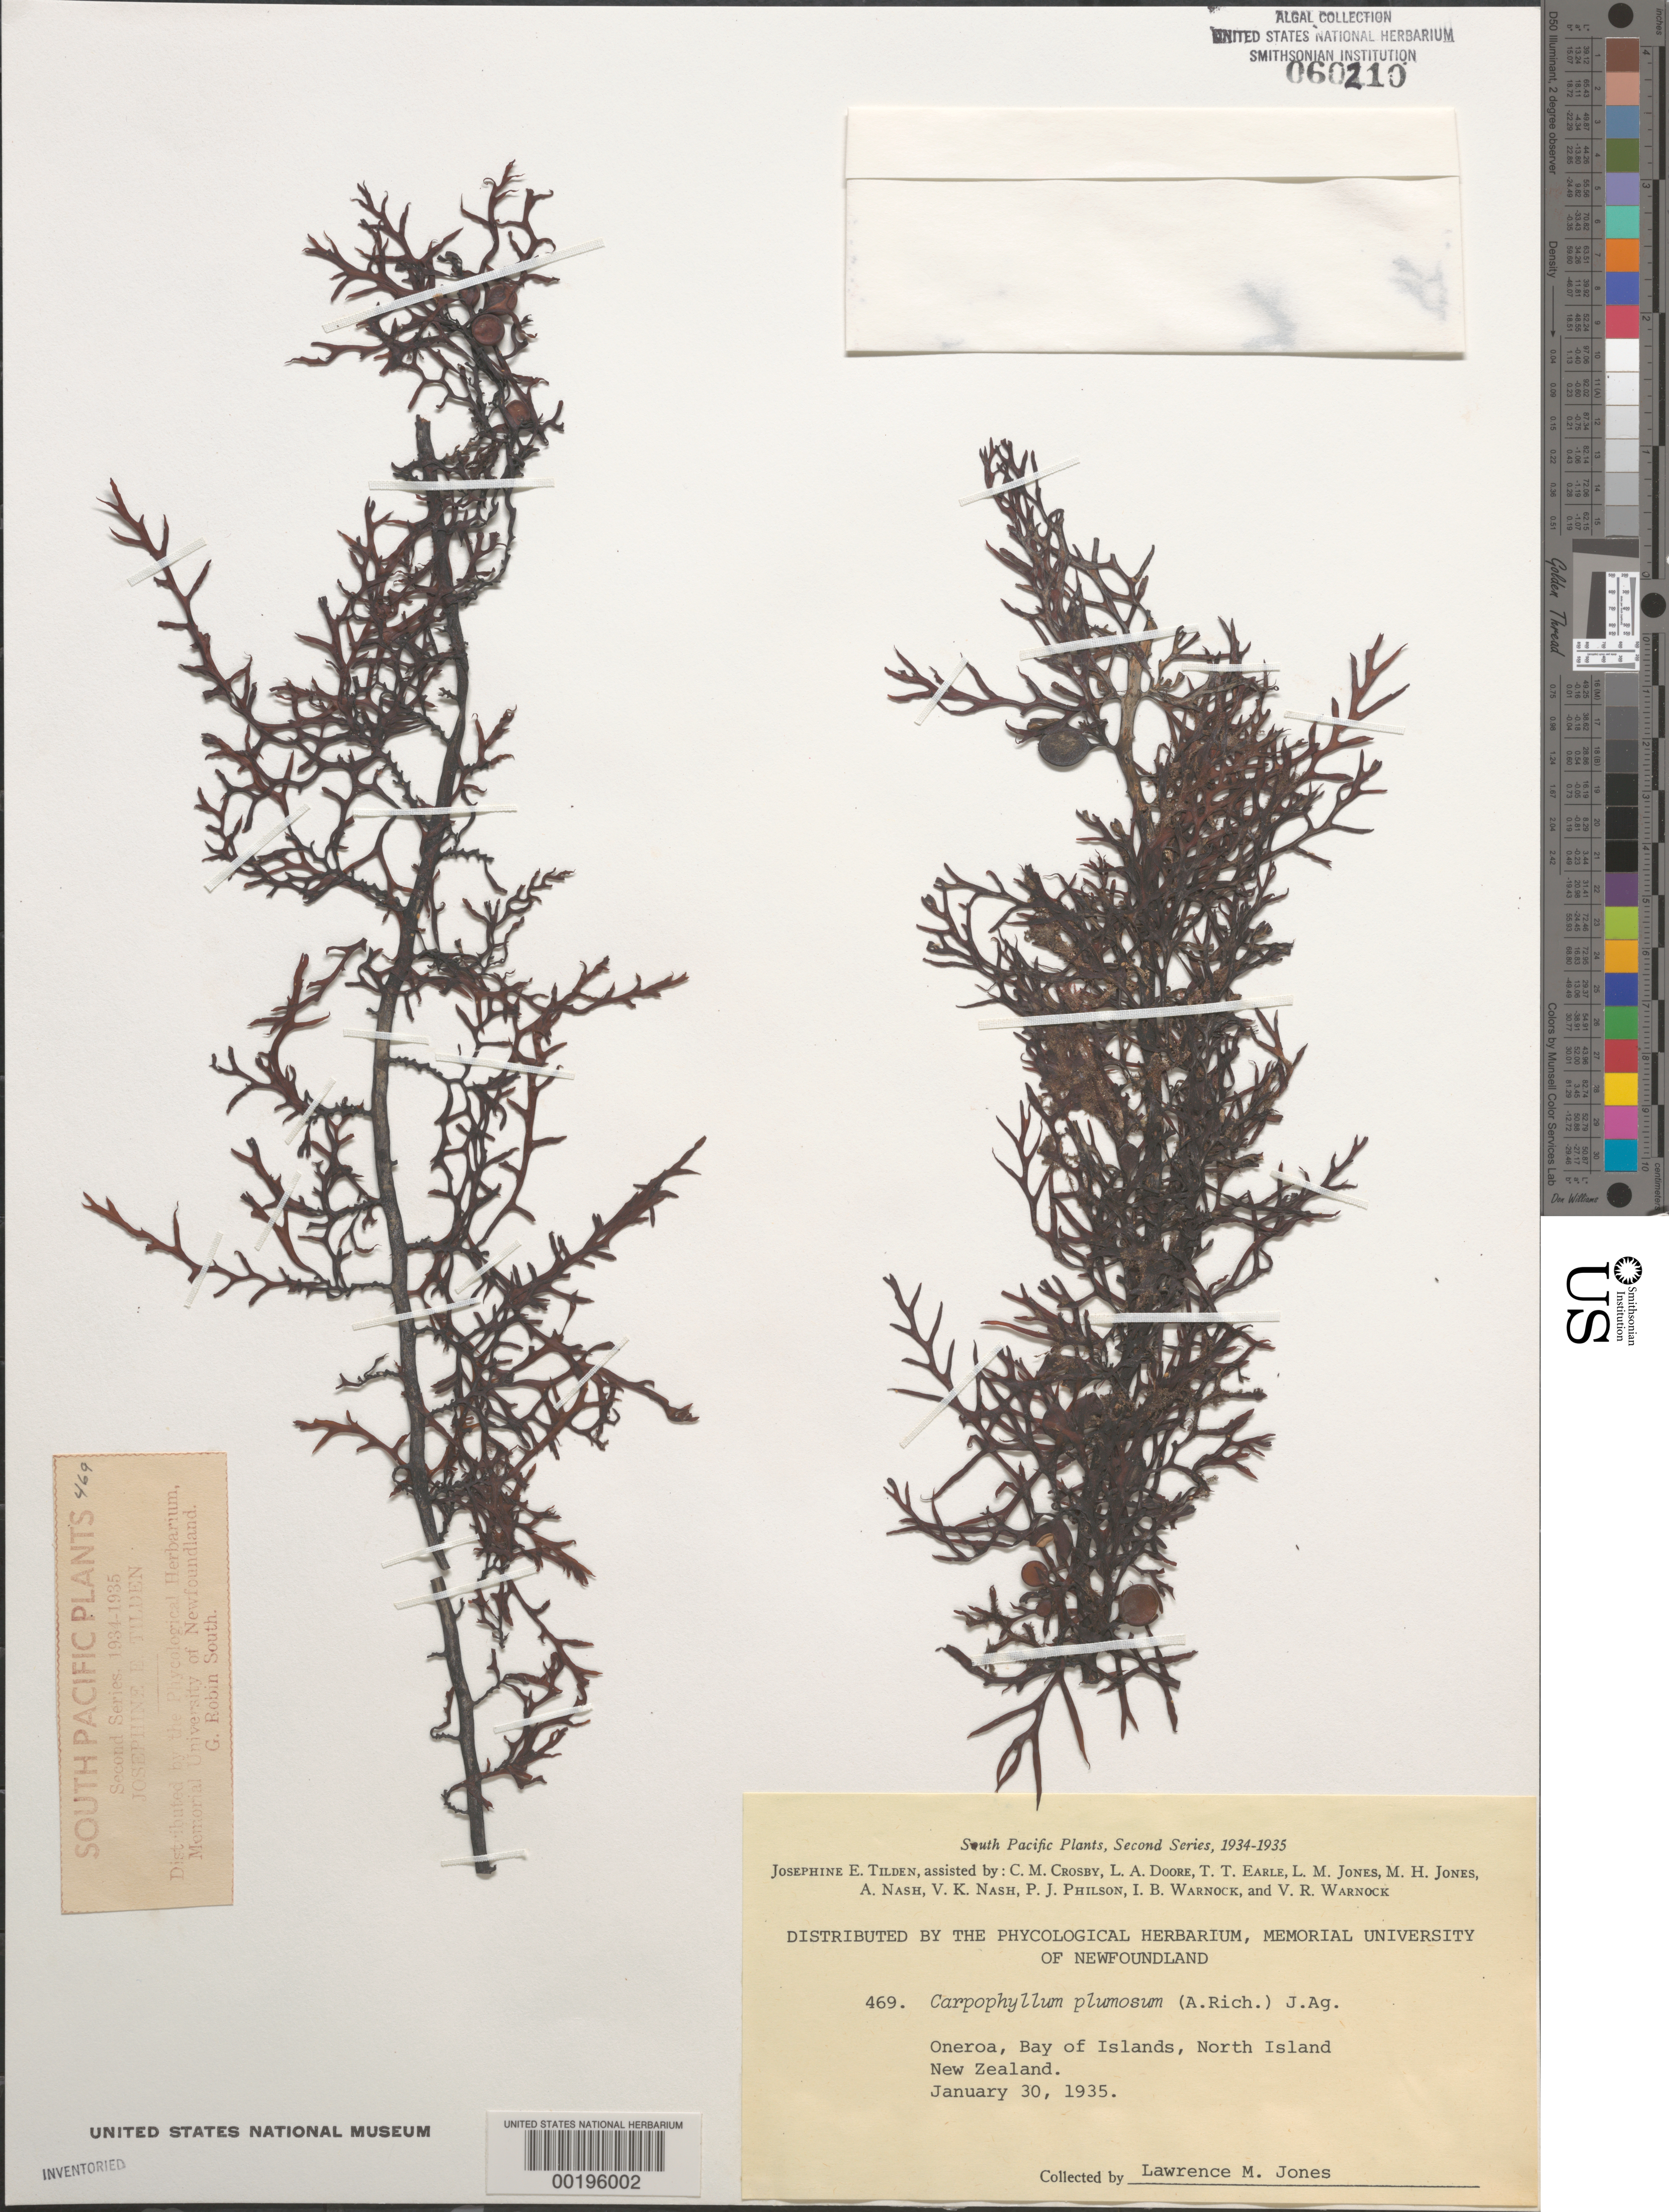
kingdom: Chromista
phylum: Ochrophyta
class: Phaeophyceae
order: Fucales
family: Sargassaceae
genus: Carpophyllum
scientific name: Carpophyllum plumosum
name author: (A. Rich.) J. Agardh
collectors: L. M. Jones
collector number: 469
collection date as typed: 30 Jan 1935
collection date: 1935-01-30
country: New Zealand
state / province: Northland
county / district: Far North District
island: North Island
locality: Bay of Islands, Oneroa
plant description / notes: Tilden, South Pacific Plants, Second Series, 1934-1935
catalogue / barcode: US 60210